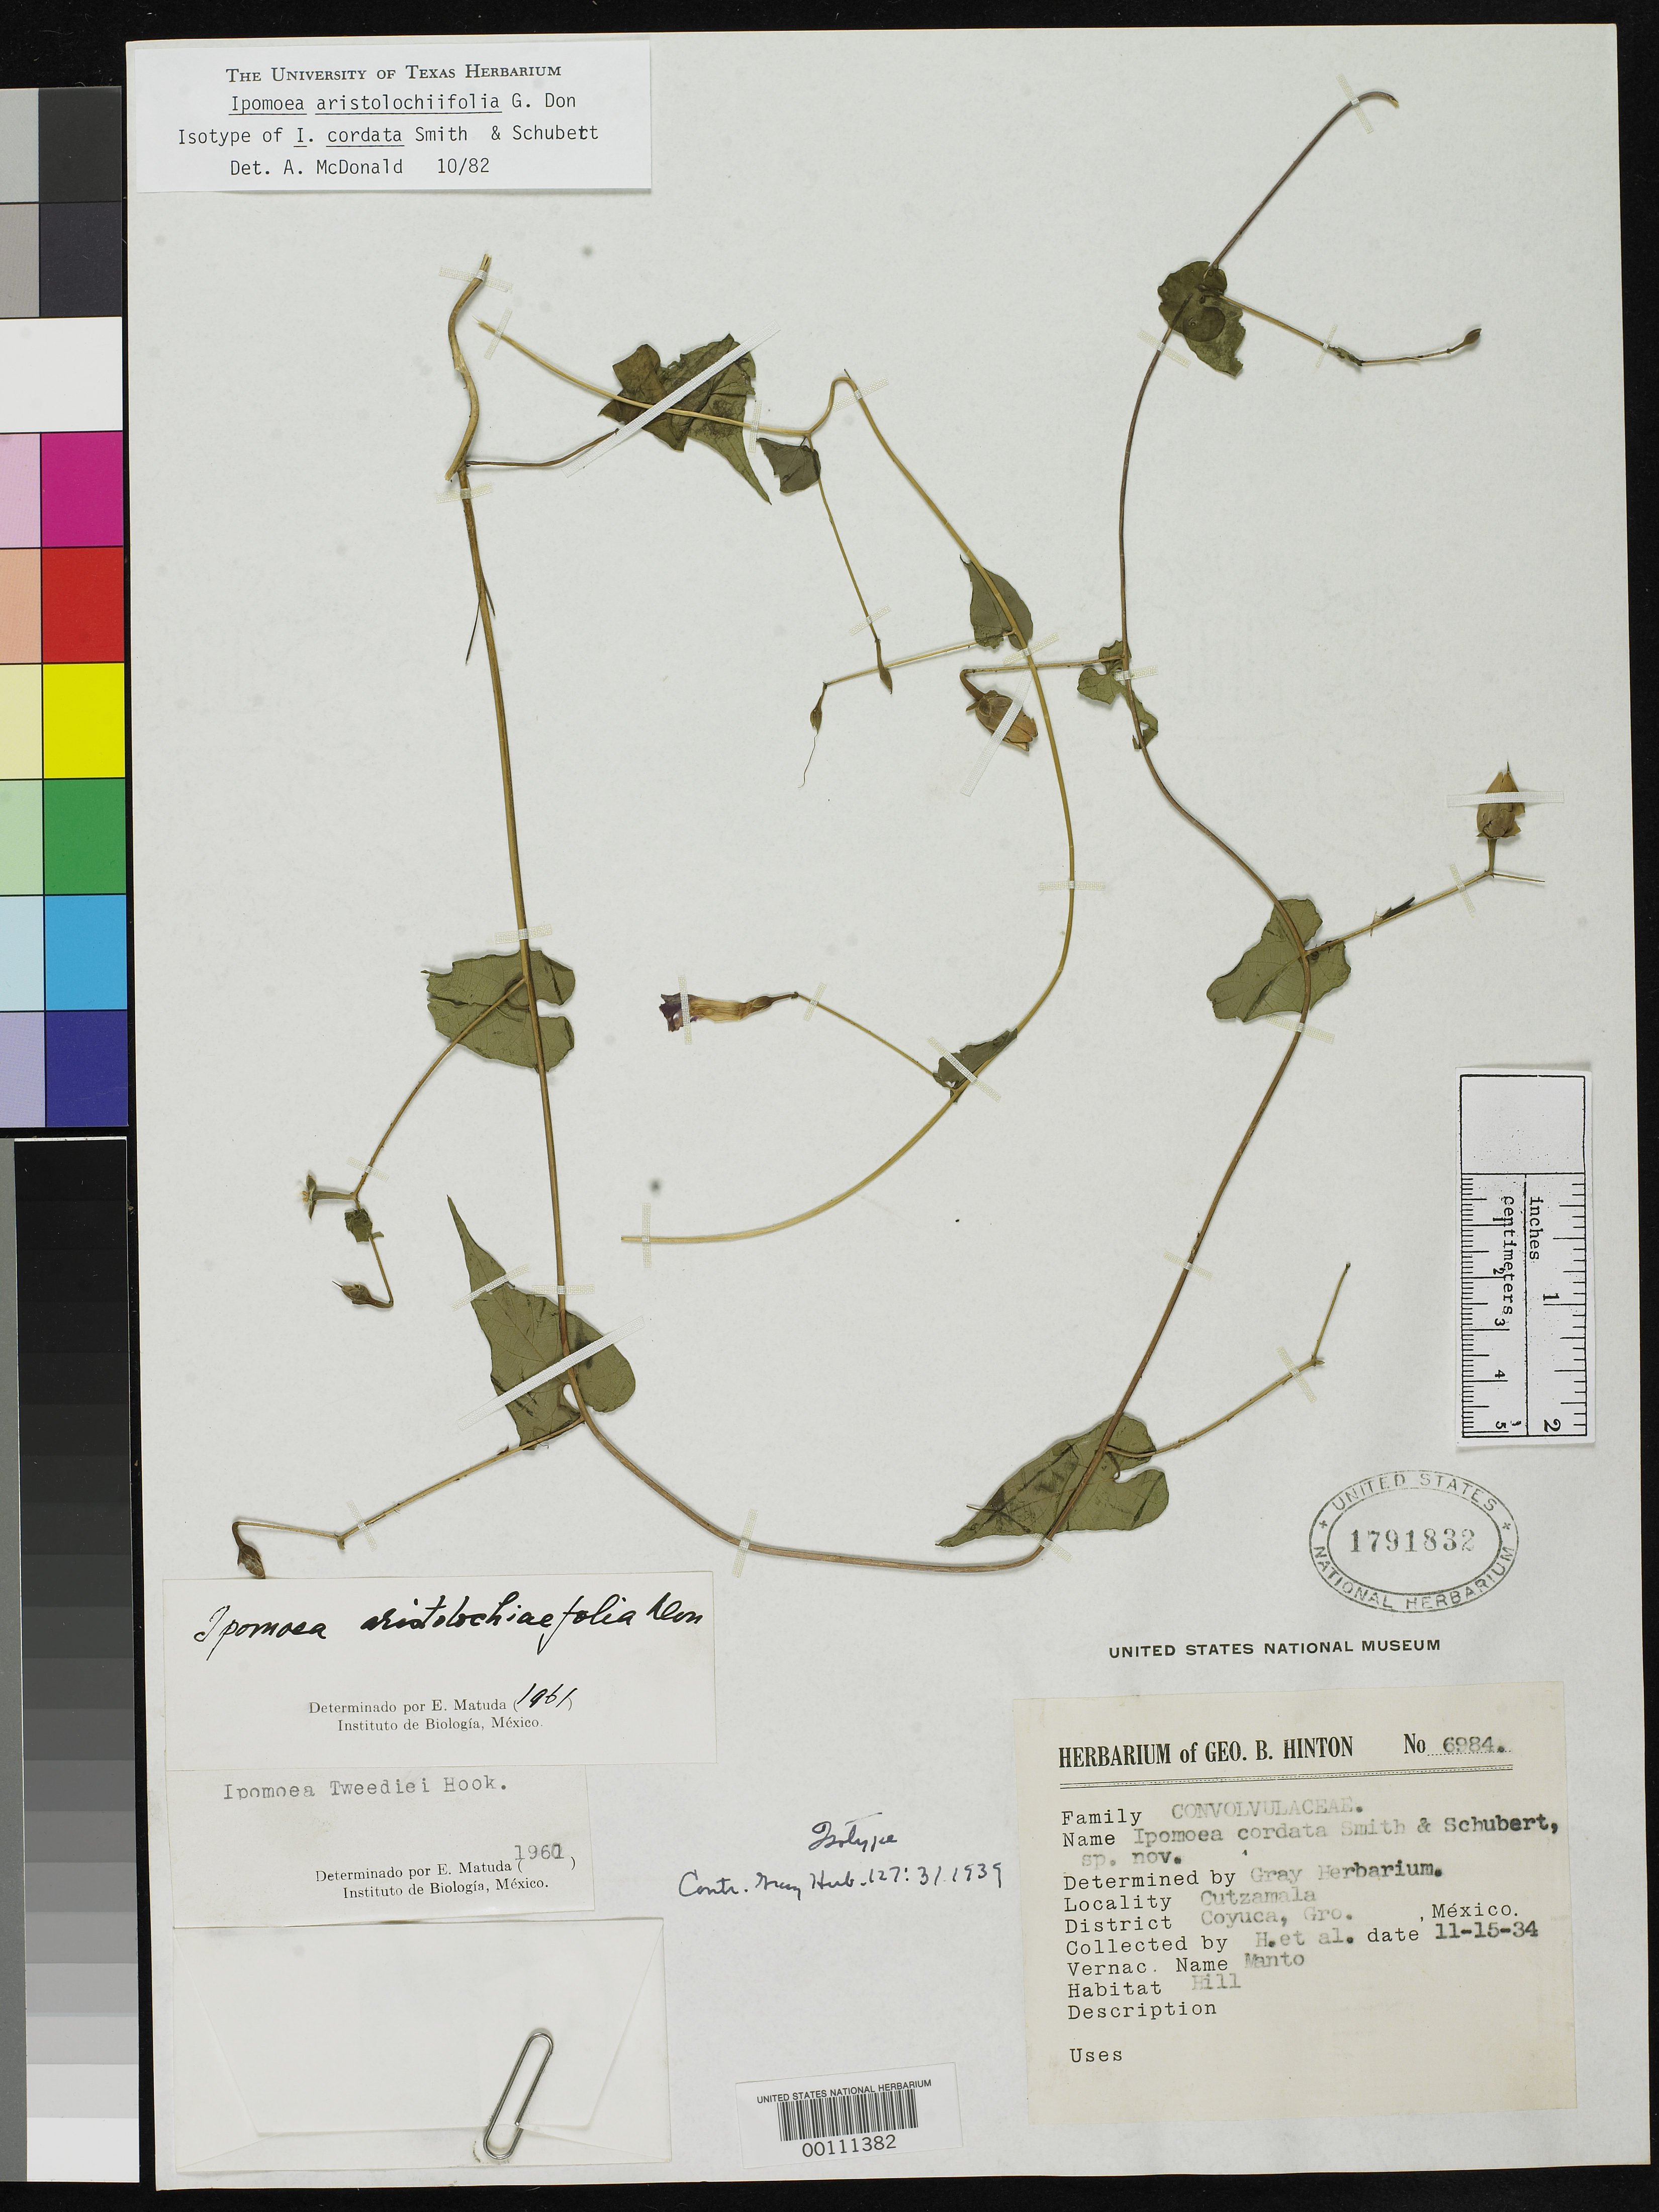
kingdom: Plantae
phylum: Tracheophyta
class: Magnoliopsida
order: Solanales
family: Convolvulaceae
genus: Ipomoea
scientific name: Ipomoea cordata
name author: L.B. Sm. & B.G. Schub.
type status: Isotype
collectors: G. B. Hinton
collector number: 6984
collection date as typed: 15 Nov 1934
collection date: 1934-11-15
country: Mexico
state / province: Guerrero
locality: Cutzamala, Coyuca, Gro.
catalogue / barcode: US 1791832